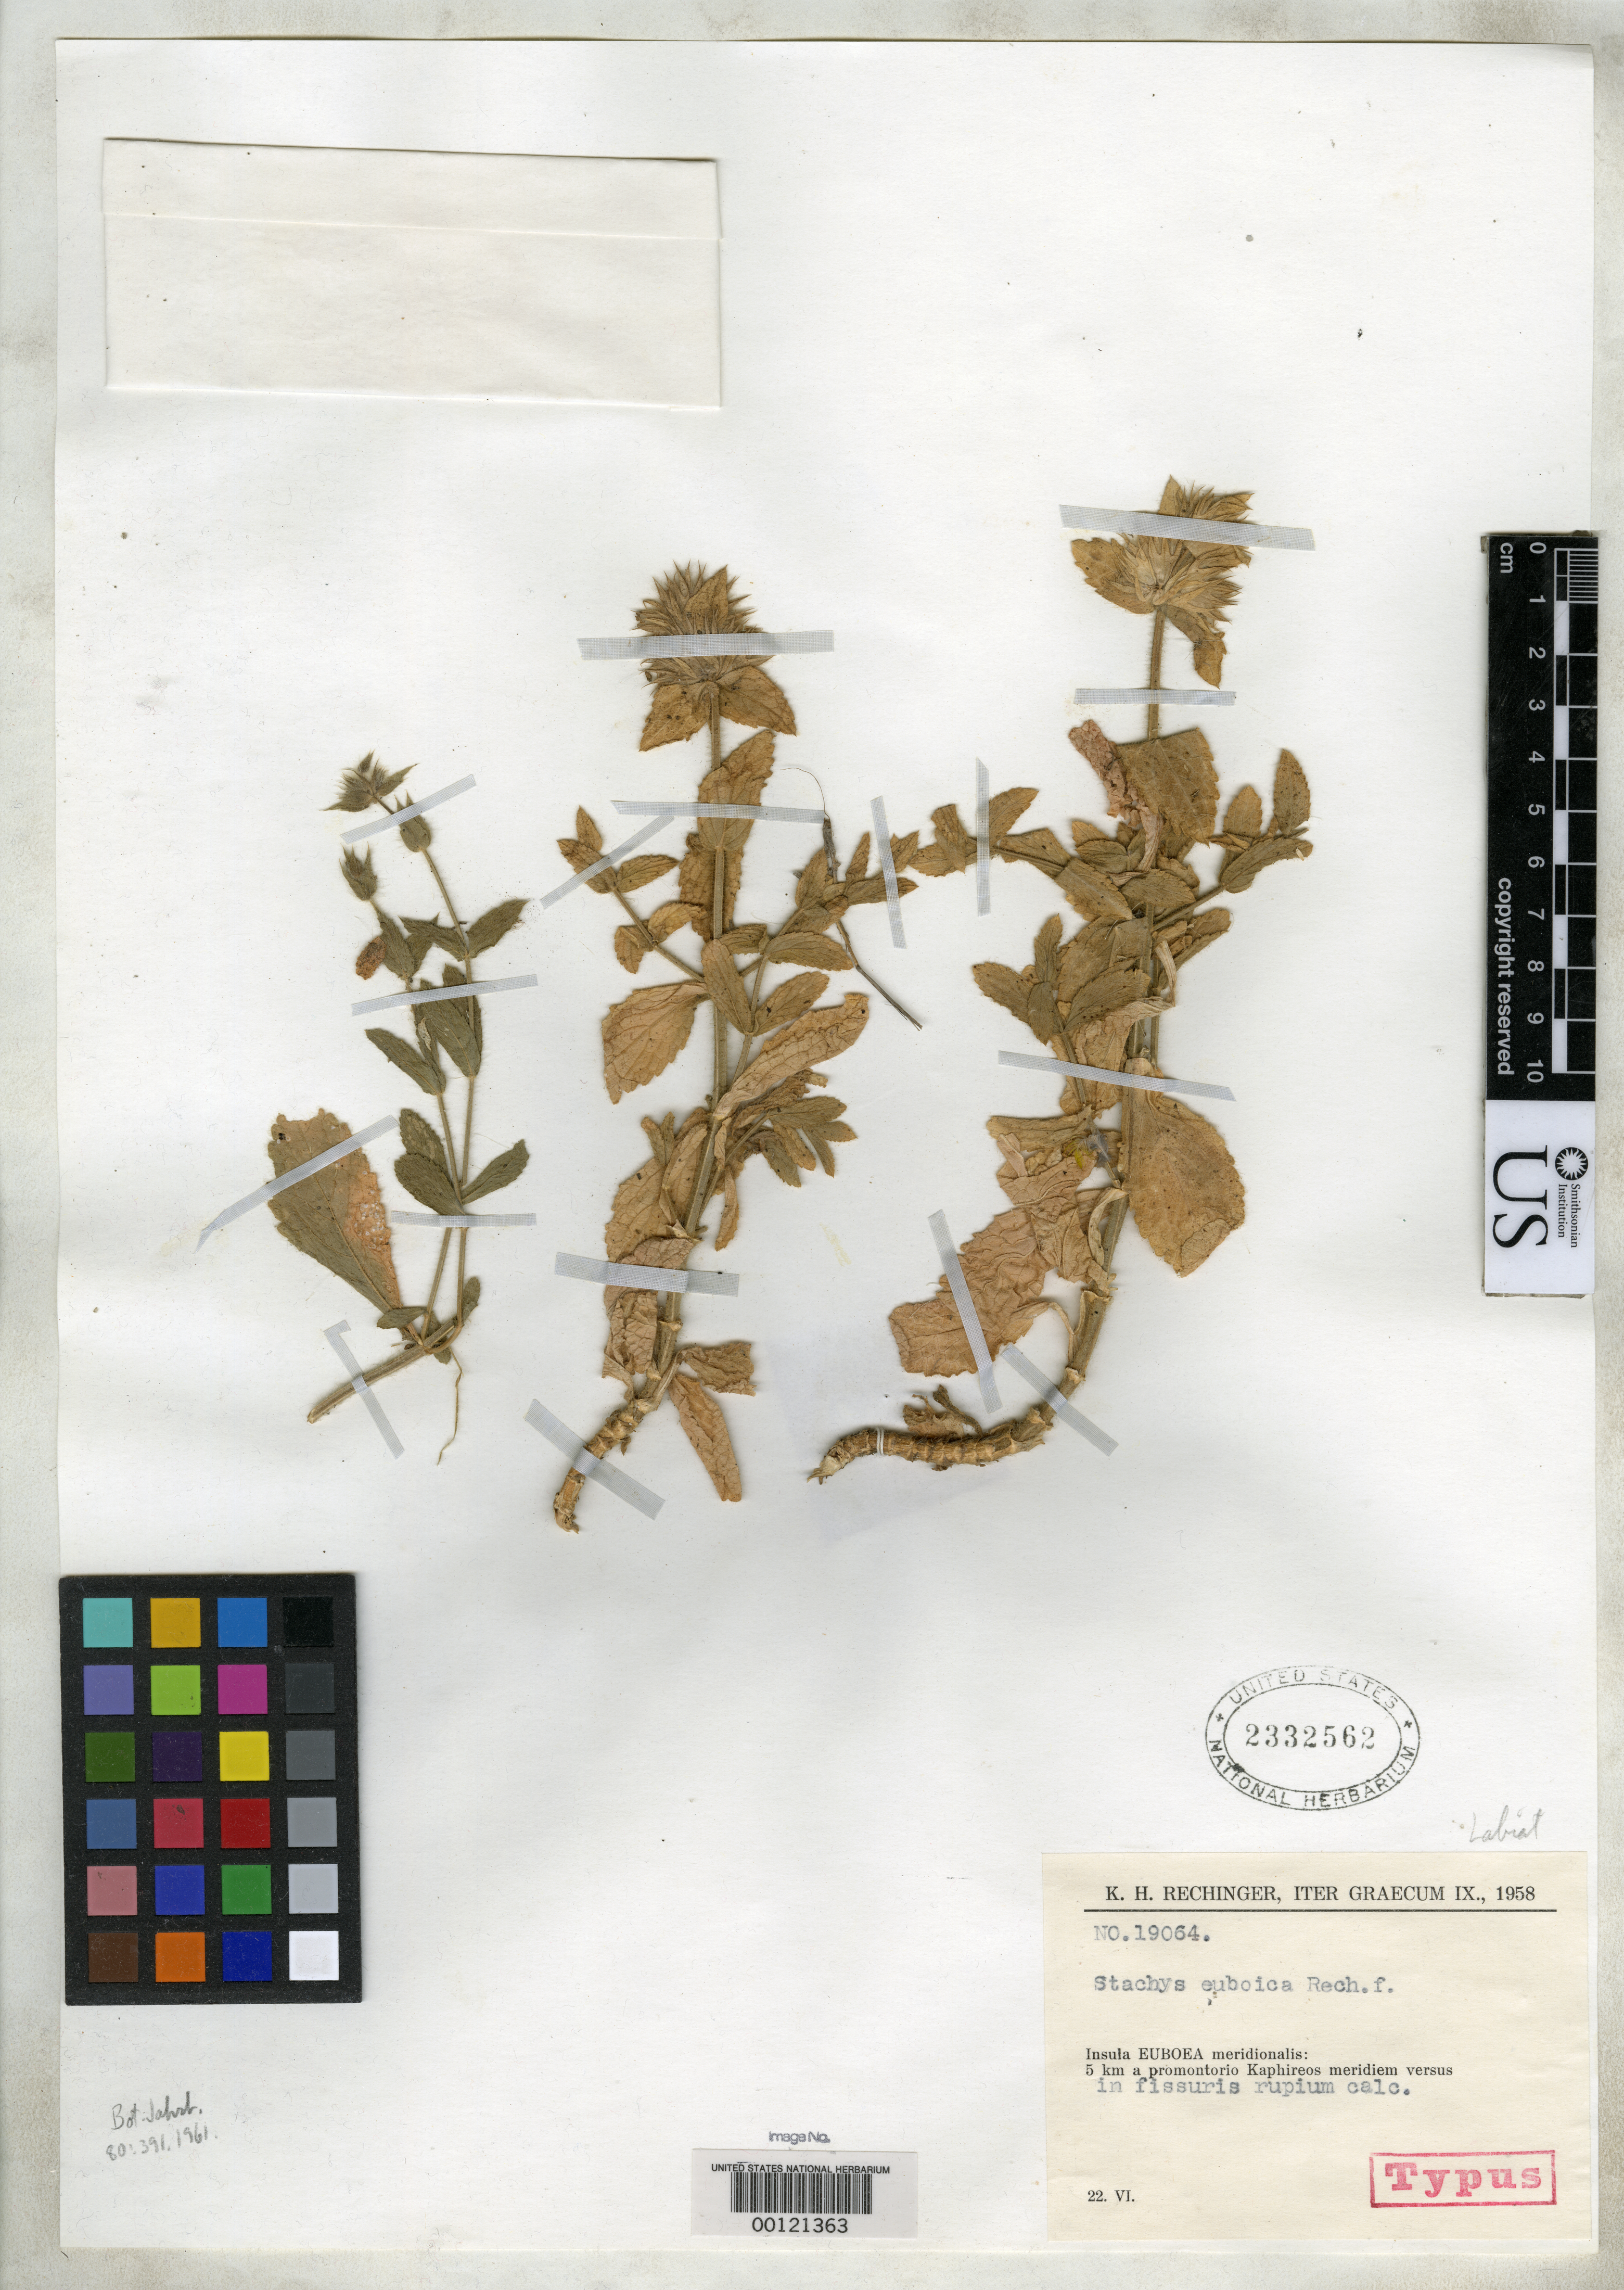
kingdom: Plantae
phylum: Tracheophyta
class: Magnoliopsida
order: Lamiales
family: Lamiaceae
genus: Stachys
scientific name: Stachys euboica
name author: Rech. f.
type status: Isotype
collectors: K. H. Rechinger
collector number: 19064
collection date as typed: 22 Jun 1958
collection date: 1958-06-22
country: Greece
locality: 5 km a promontorio Kaphireos meridem versus infissuris rupium Calc.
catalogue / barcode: US 2332562